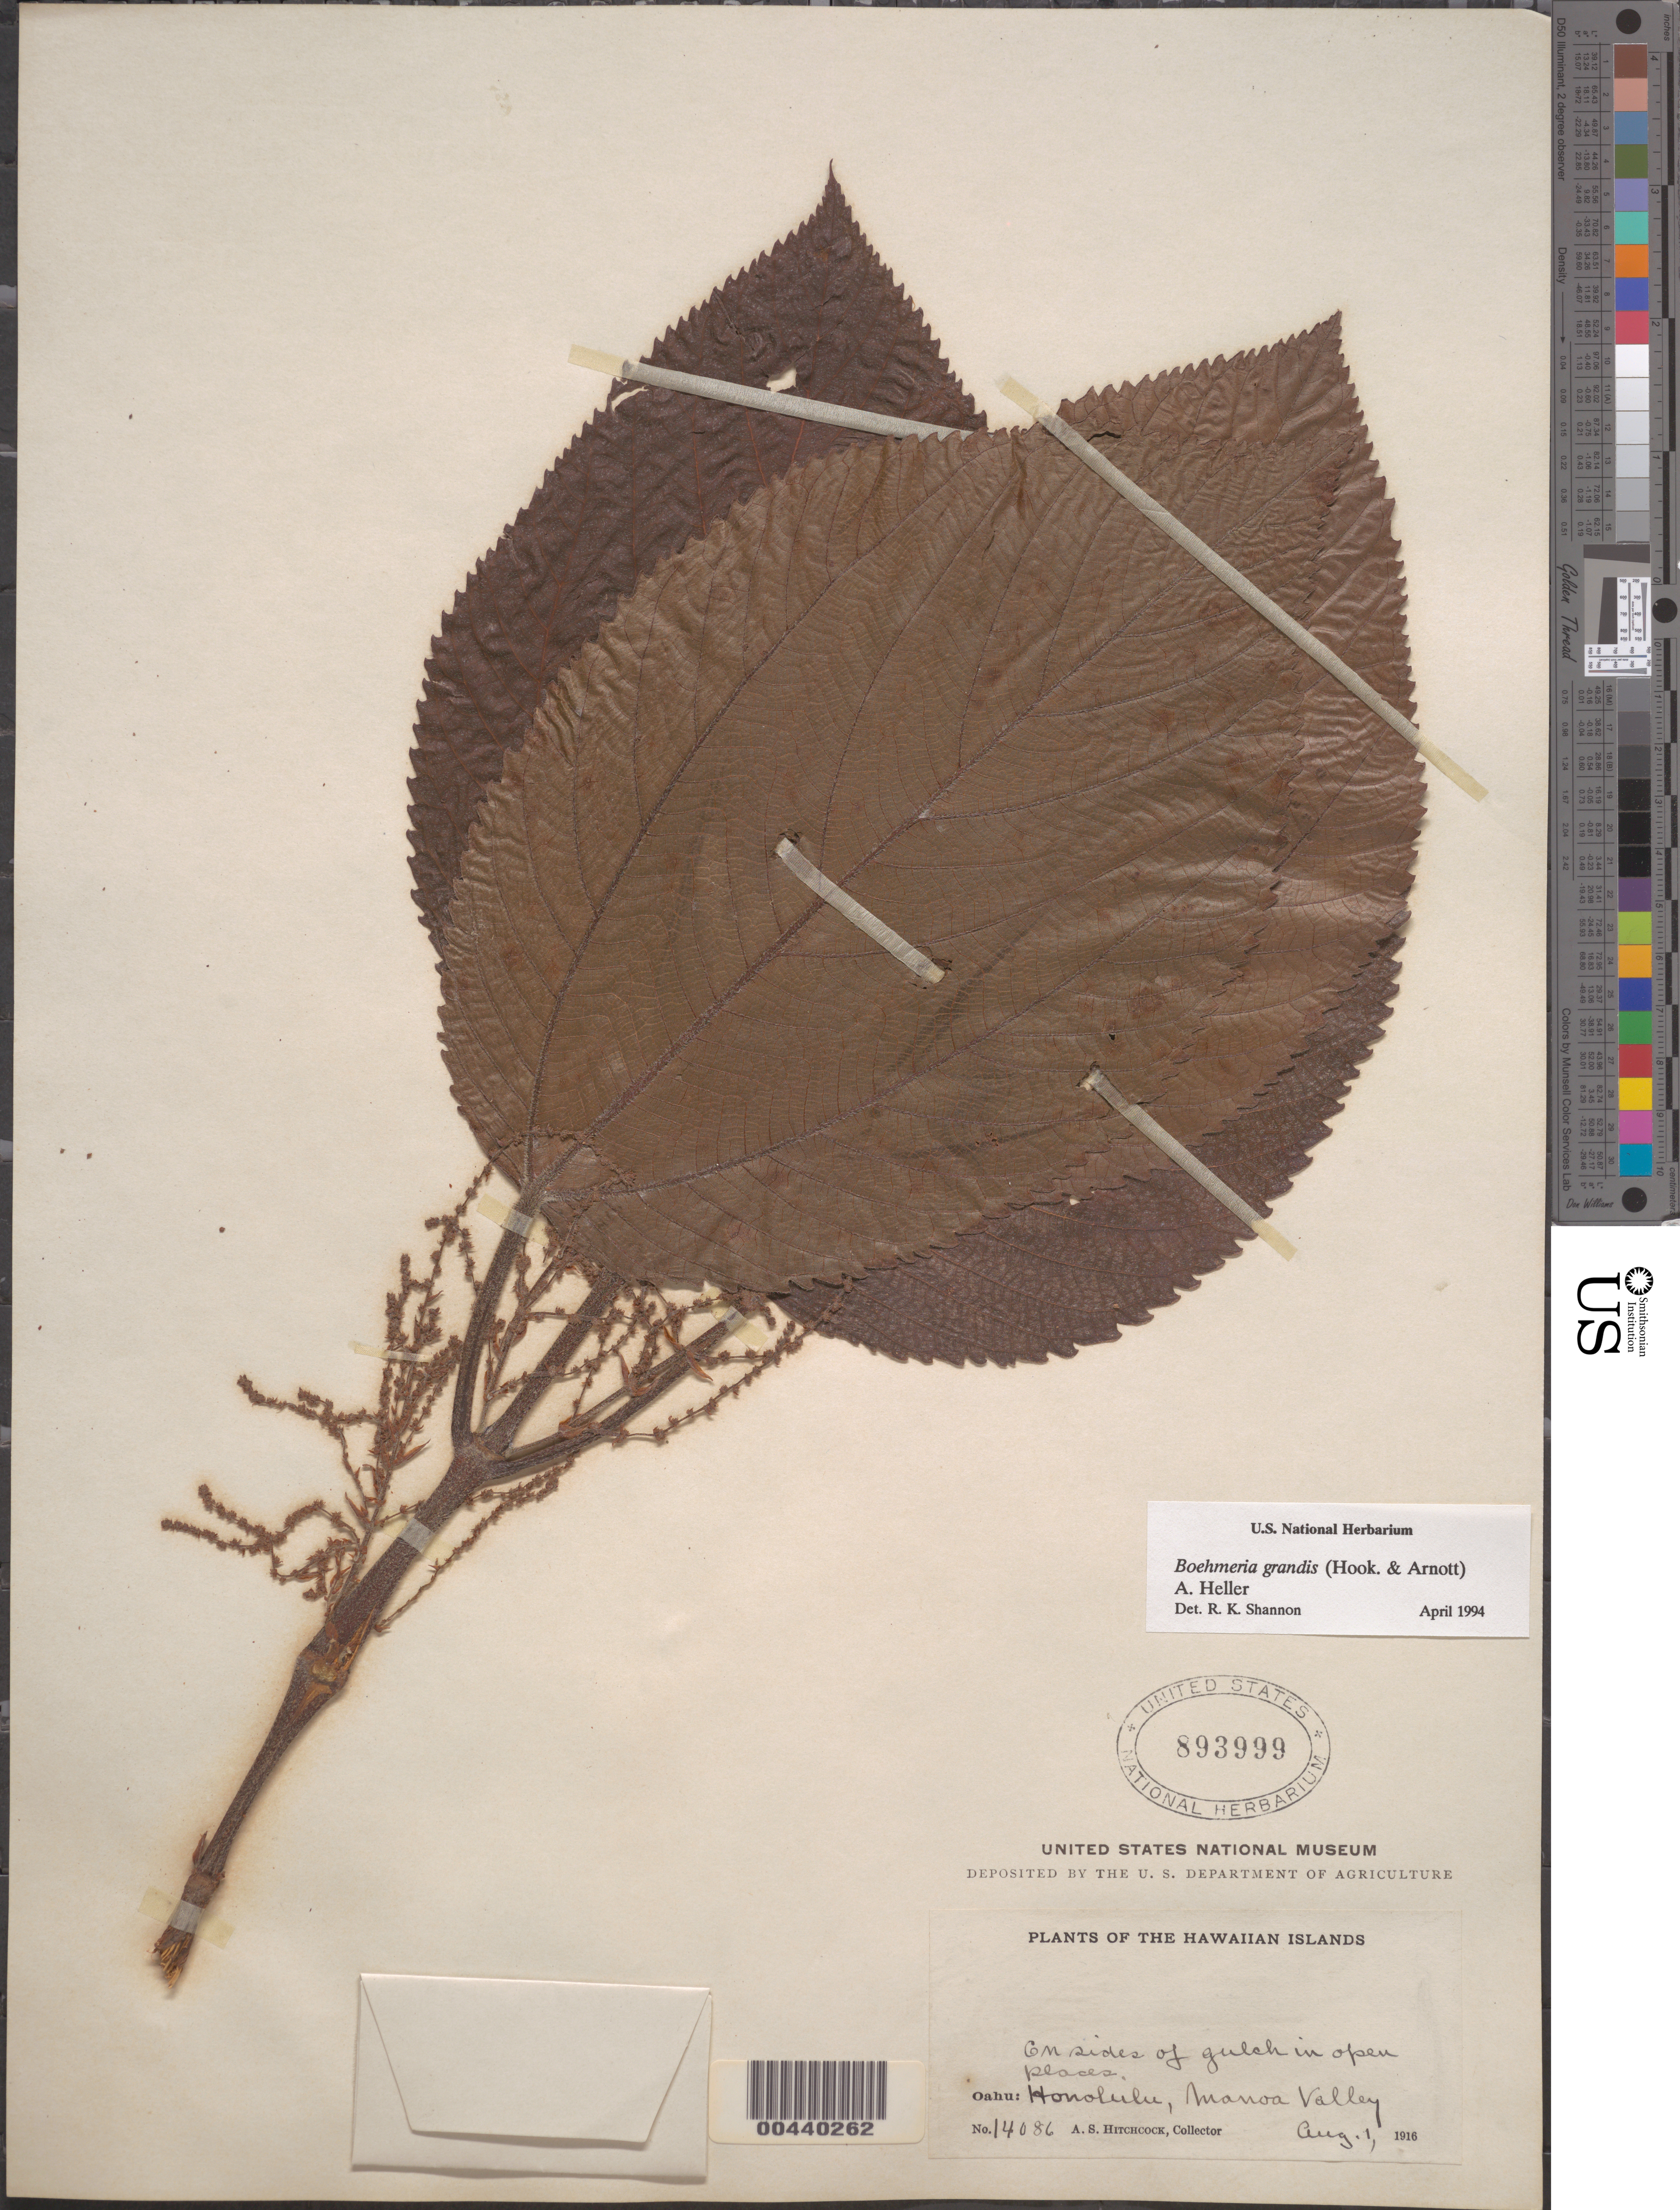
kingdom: Plantae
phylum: Tracheophyta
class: Magnoliopsida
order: Rosales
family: Urticaceae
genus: Boehmeria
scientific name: Boehmeria grandis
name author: (Hook. & Arn.) A. Heller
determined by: Shannon, R. K., (UNITED STATES)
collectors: A. S. Hitchcock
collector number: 14086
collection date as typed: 1 Aug 1916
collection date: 1916-08-01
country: United States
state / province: Hawaii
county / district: Honolulu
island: Oahu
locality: Honolulu, Manoa Valley, on sides of gulch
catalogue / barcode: US 893999